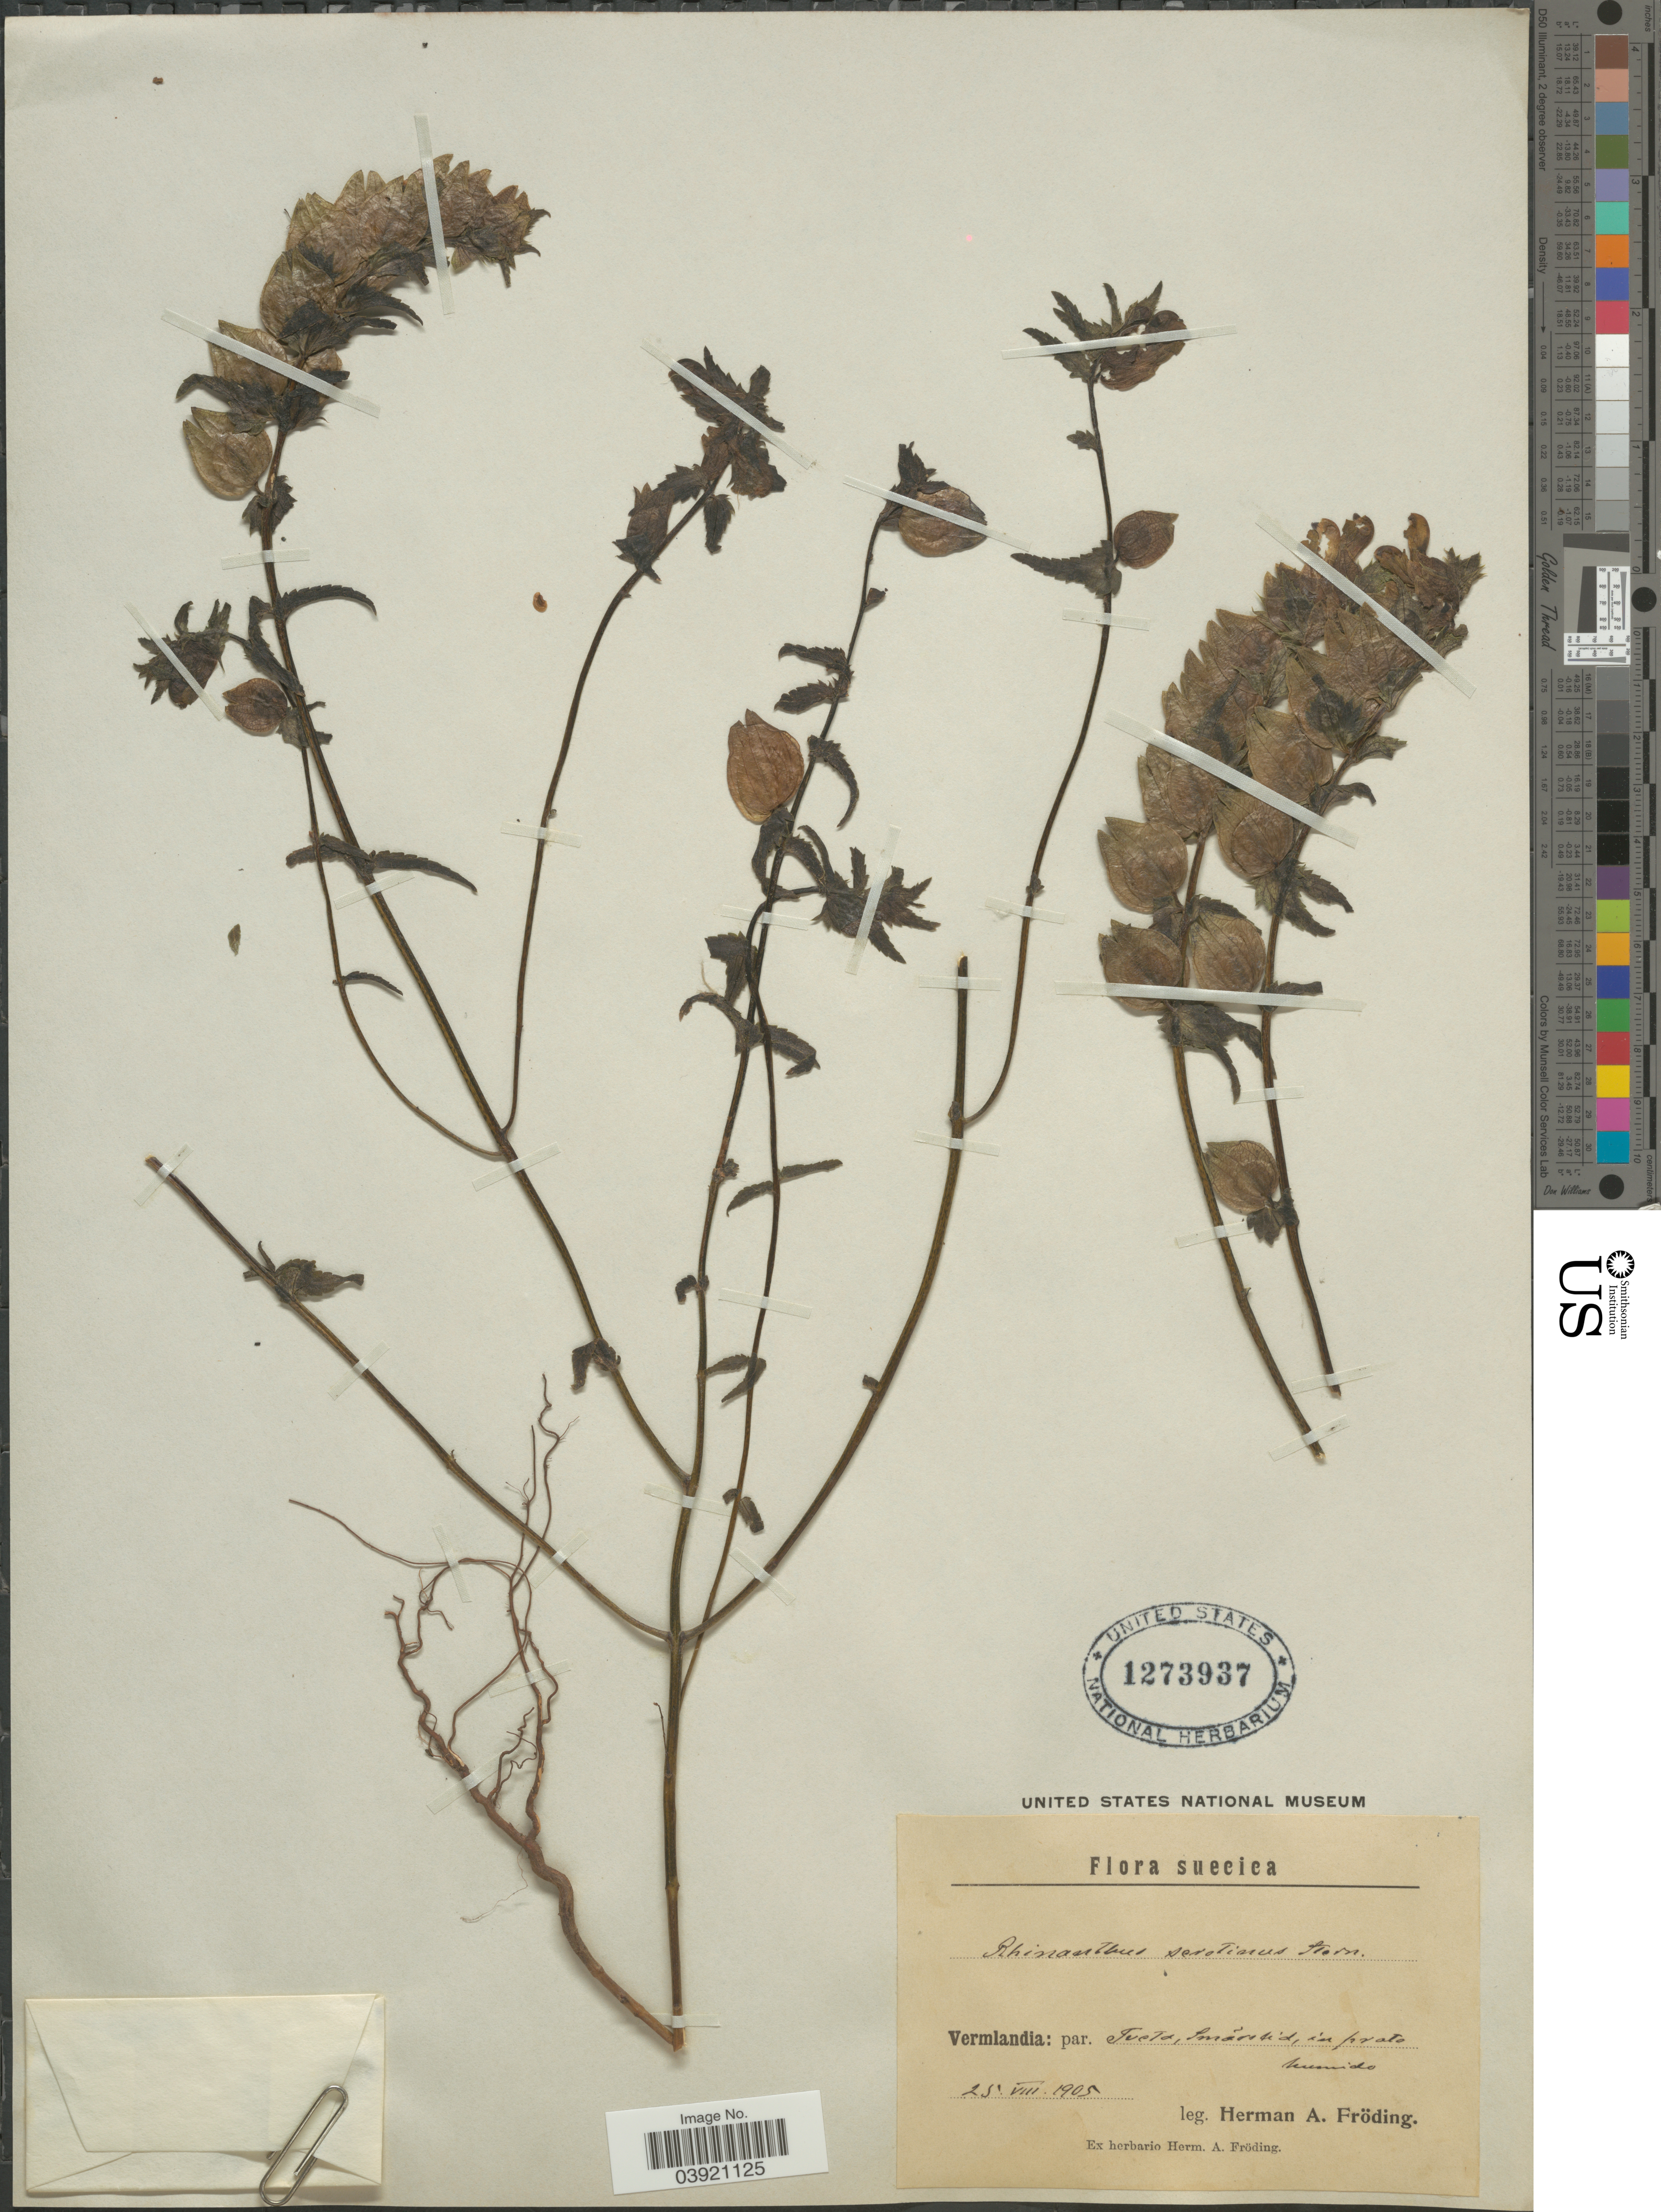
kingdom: Plantae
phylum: Tracheophyta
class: Magnoliopsida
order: Lamiales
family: Orobanchaceae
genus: Rhinanthus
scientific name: Rhinanthus serotinus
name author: (Schönh.) Oborny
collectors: H. Froding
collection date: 1905-08-25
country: Sweden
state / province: Varmland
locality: Suecica. Vermlandia: par. Tveta, Smarosida [interpreted], in prato humido.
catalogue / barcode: US 1273937